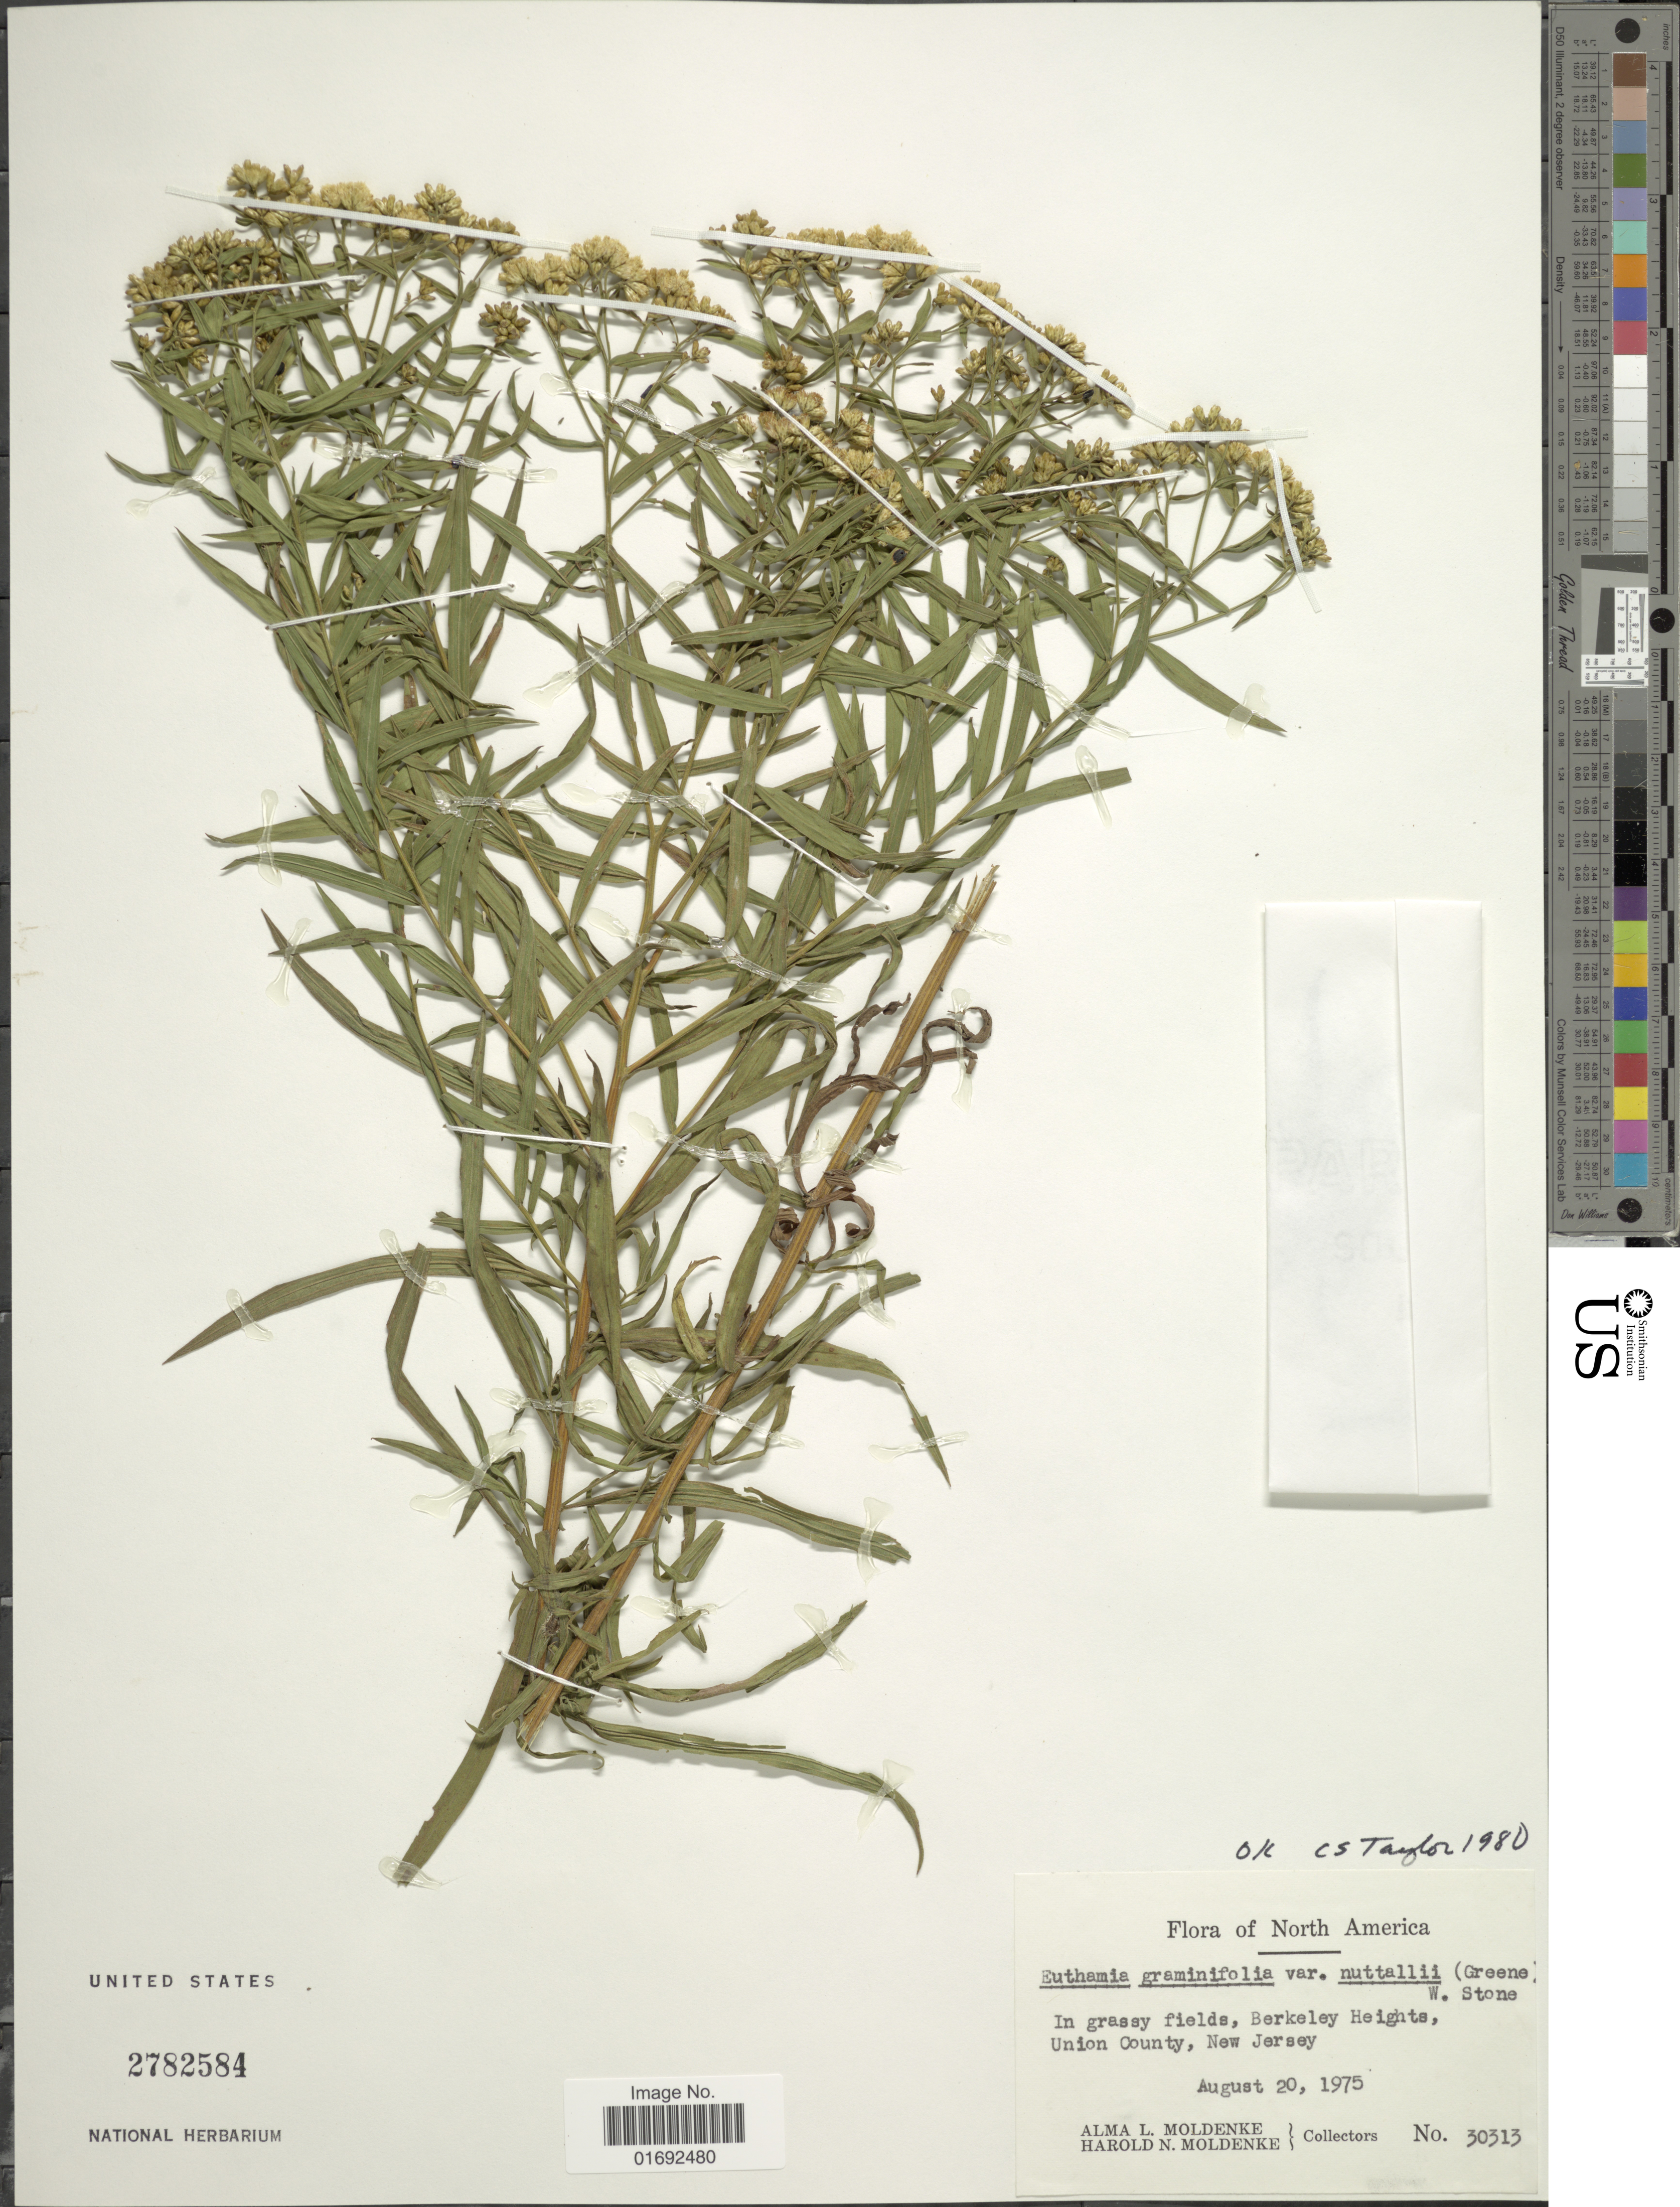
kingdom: Plantae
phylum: Tracheophyta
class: Magnoliopsida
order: Asterales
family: Asteraceae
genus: Euthamia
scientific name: Euthamia graminifolia var. nuttalii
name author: (S.W. Greene) W. Stone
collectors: A. L. Moldenke & H. N. Moldenke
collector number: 30313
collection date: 1975-08-20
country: United States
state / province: New Jersey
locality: North America, Berkeley Heights, Union County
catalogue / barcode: US 2782584